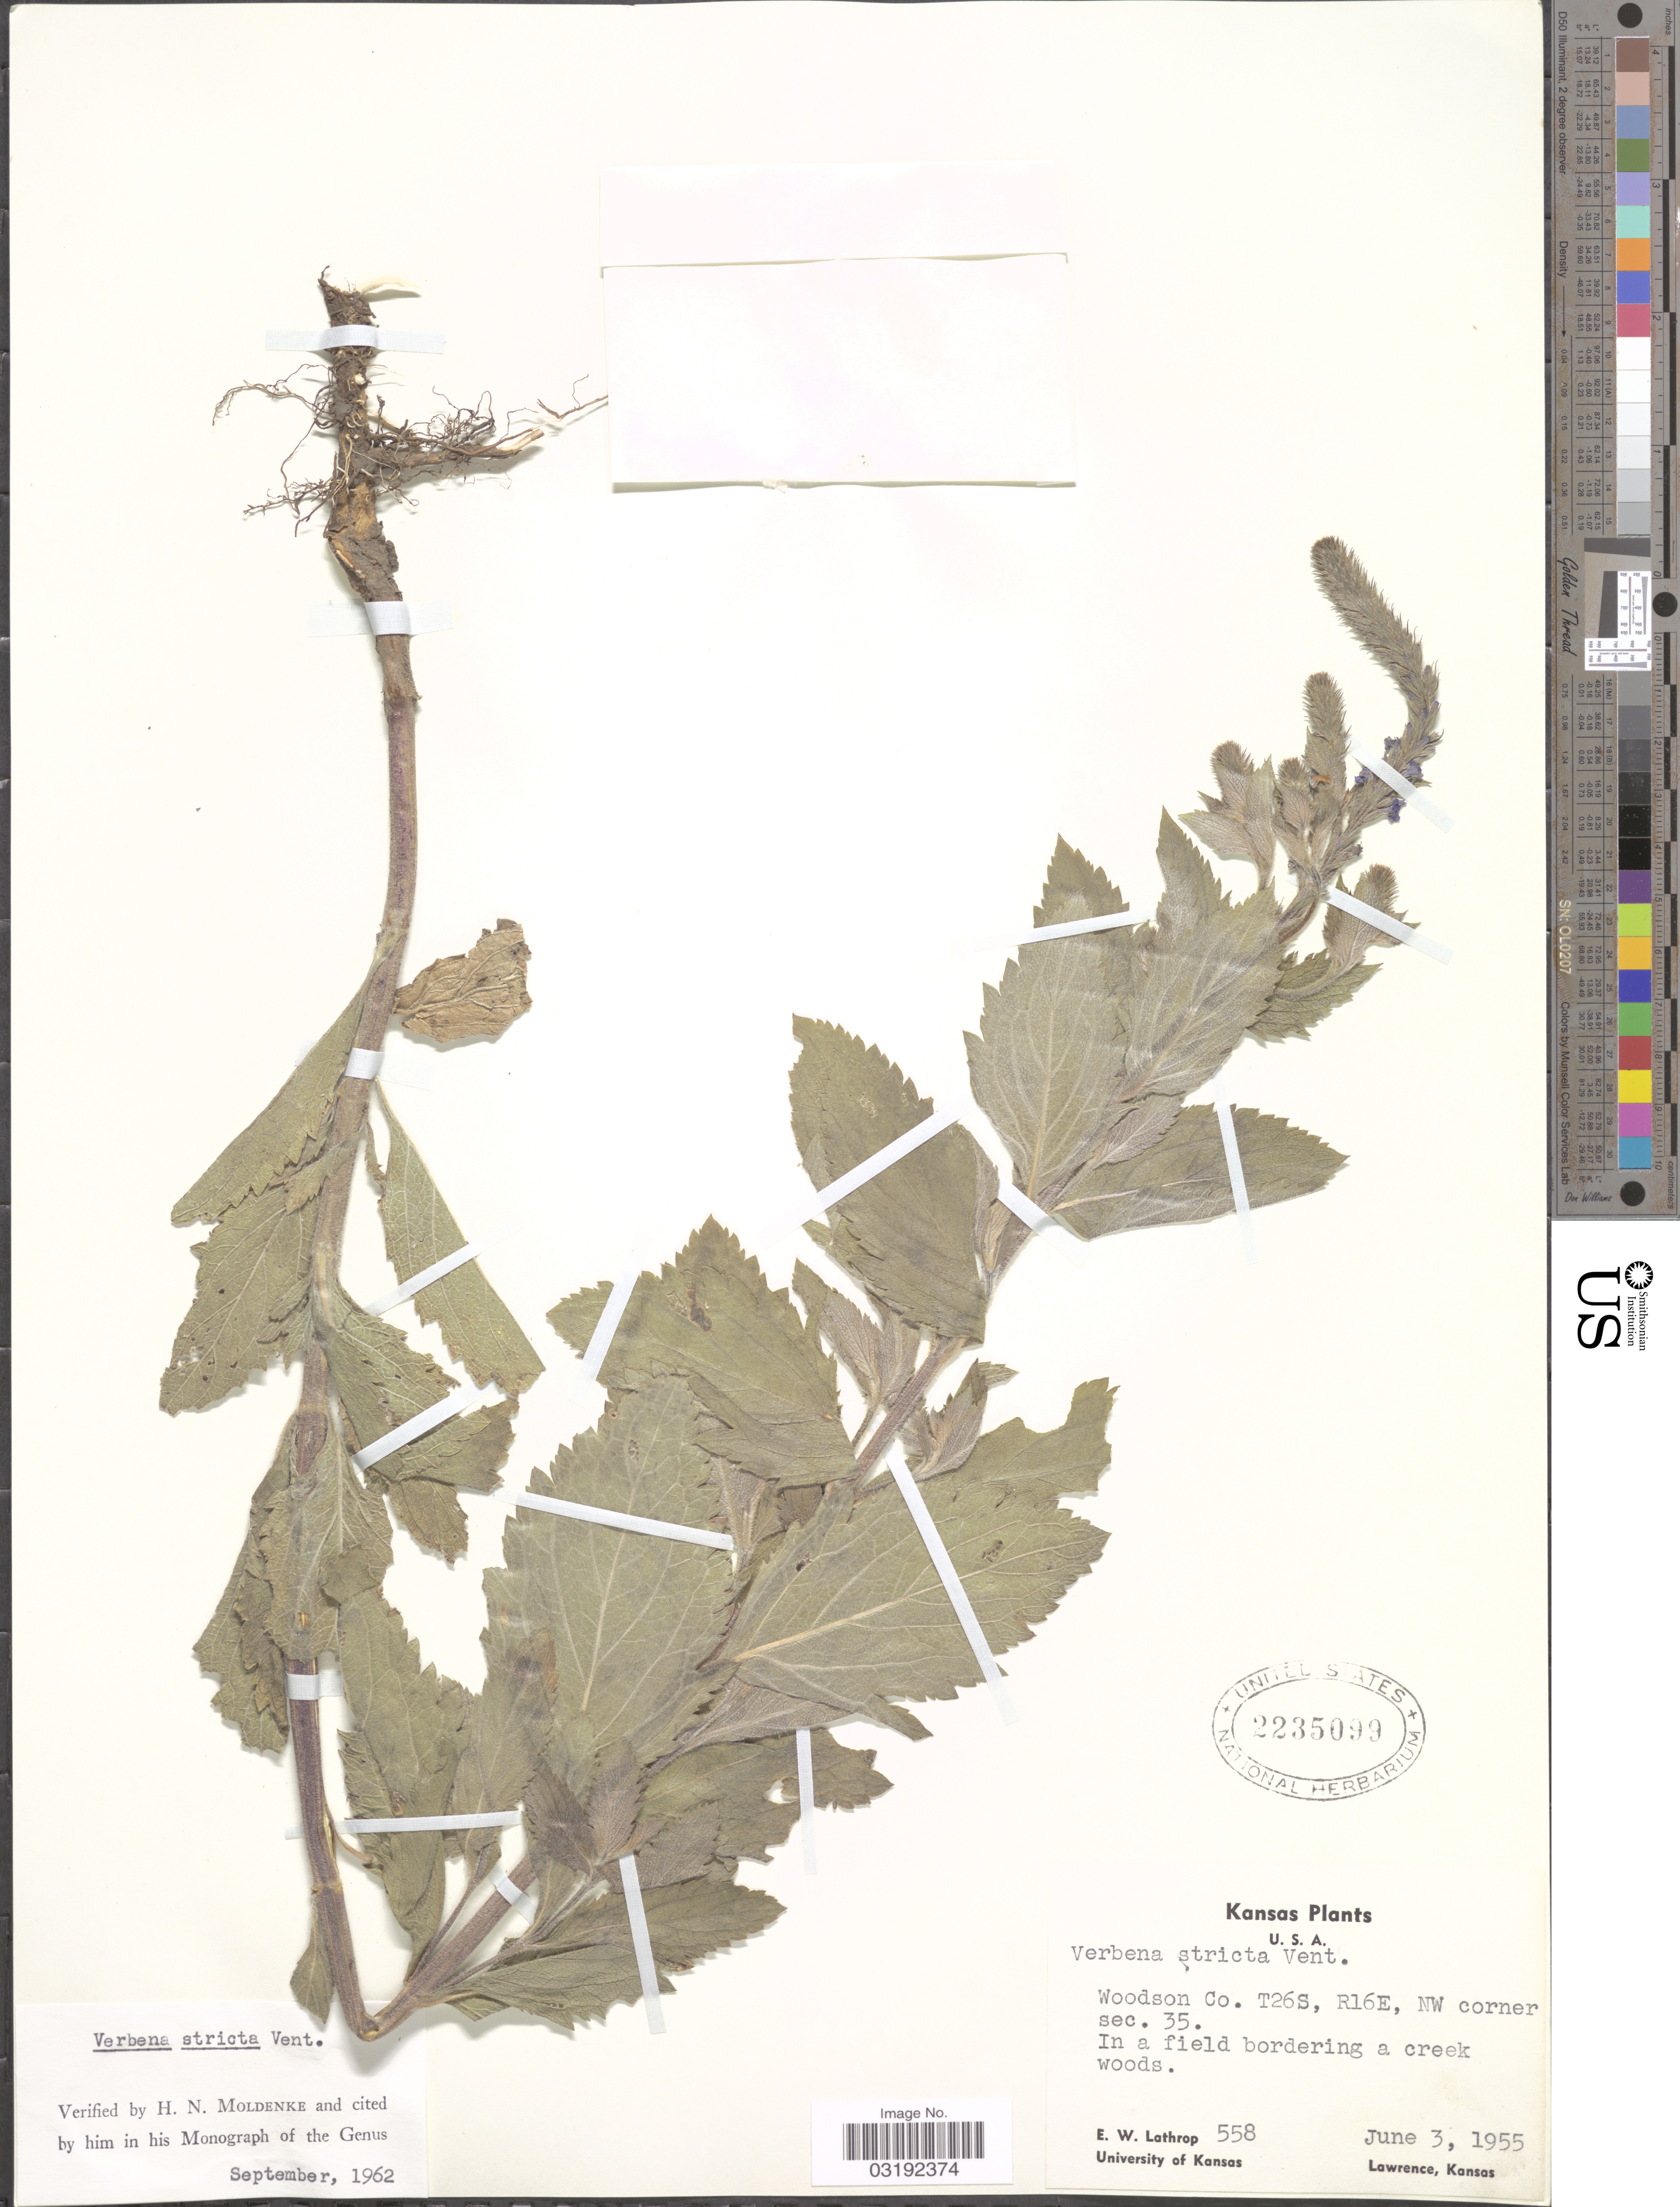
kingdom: Plantae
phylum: Tracheophyta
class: Magnoliopsida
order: Lamiales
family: Verbenaceae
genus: Verbena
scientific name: Verbena stricta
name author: Vent.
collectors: E. W. Lathrop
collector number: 558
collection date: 1955-06-03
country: United States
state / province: Kansas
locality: Woodson Co. T26S, R16E, NW corner sec. 35.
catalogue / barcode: US 2235099